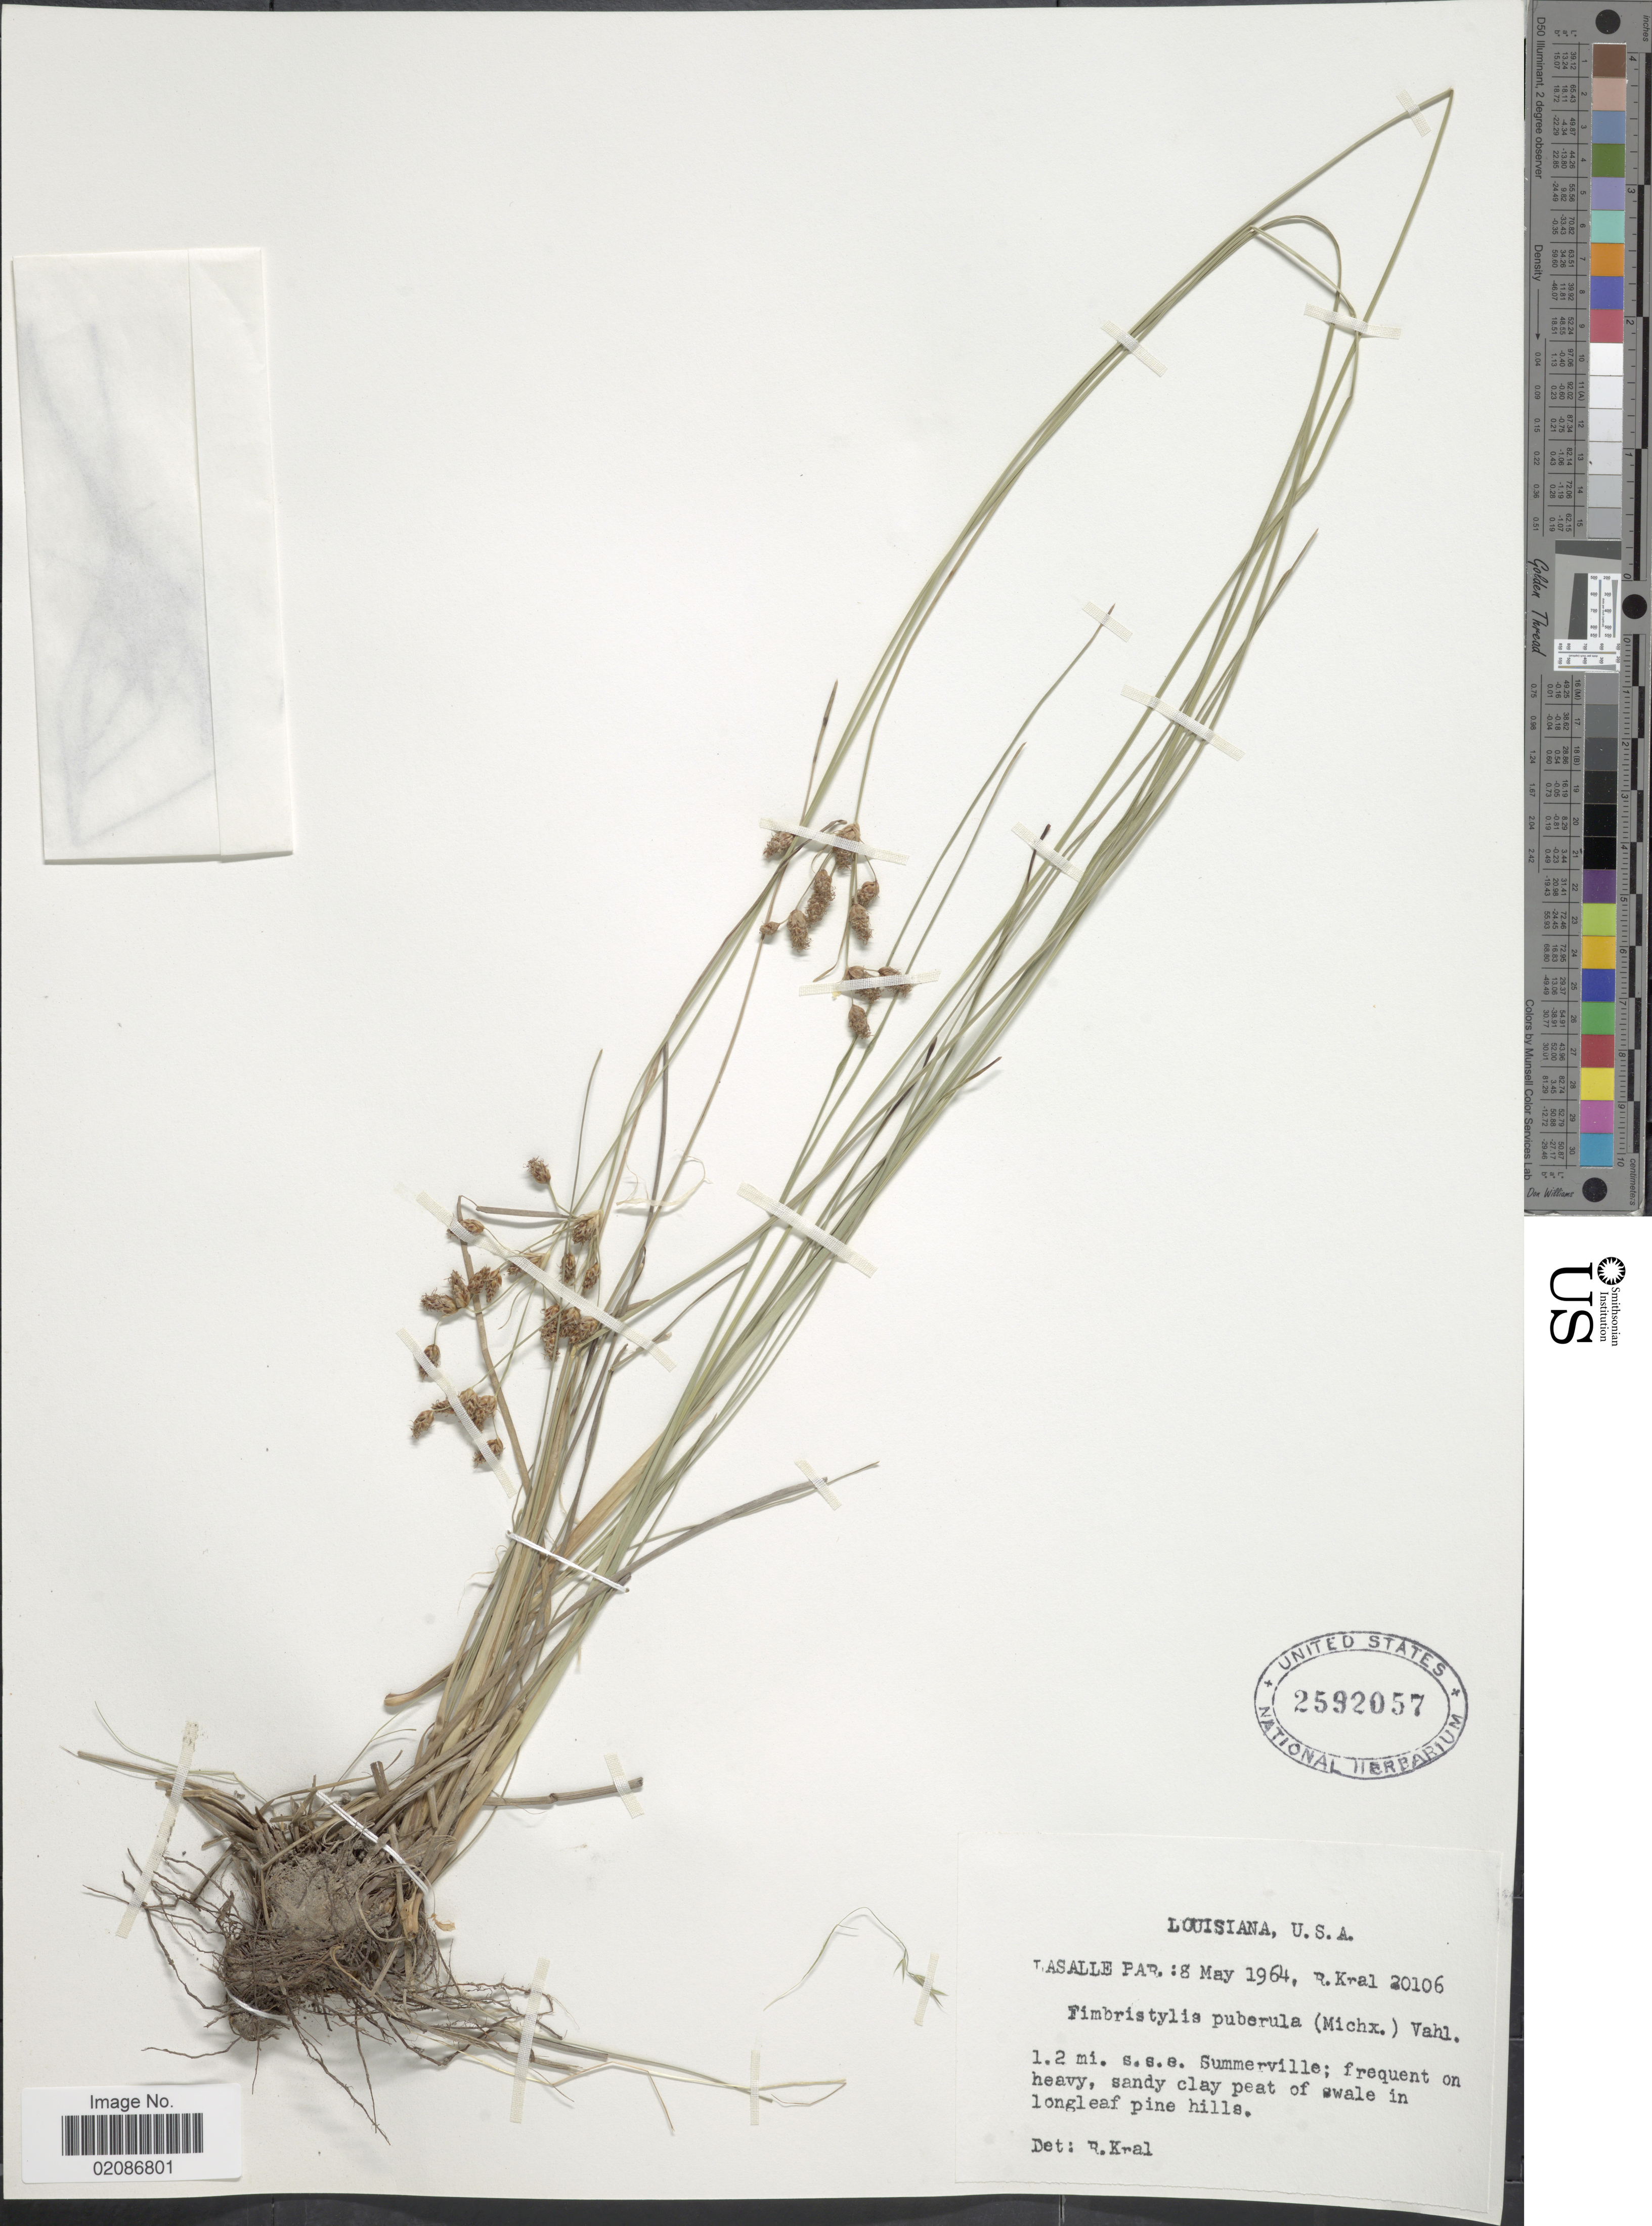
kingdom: Plantae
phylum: Tracheophyta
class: Liliopsida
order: Poales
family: Cyperaceae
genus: Fimbristylis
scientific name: Fimbristylis puberula var. puberula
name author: (Michx.) Vahl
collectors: R. Kral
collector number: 20106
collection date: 1964-05-08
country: United States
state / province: Louisiana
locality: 1.2 mi. s.s.e. Summerville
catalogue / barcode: US 2592057